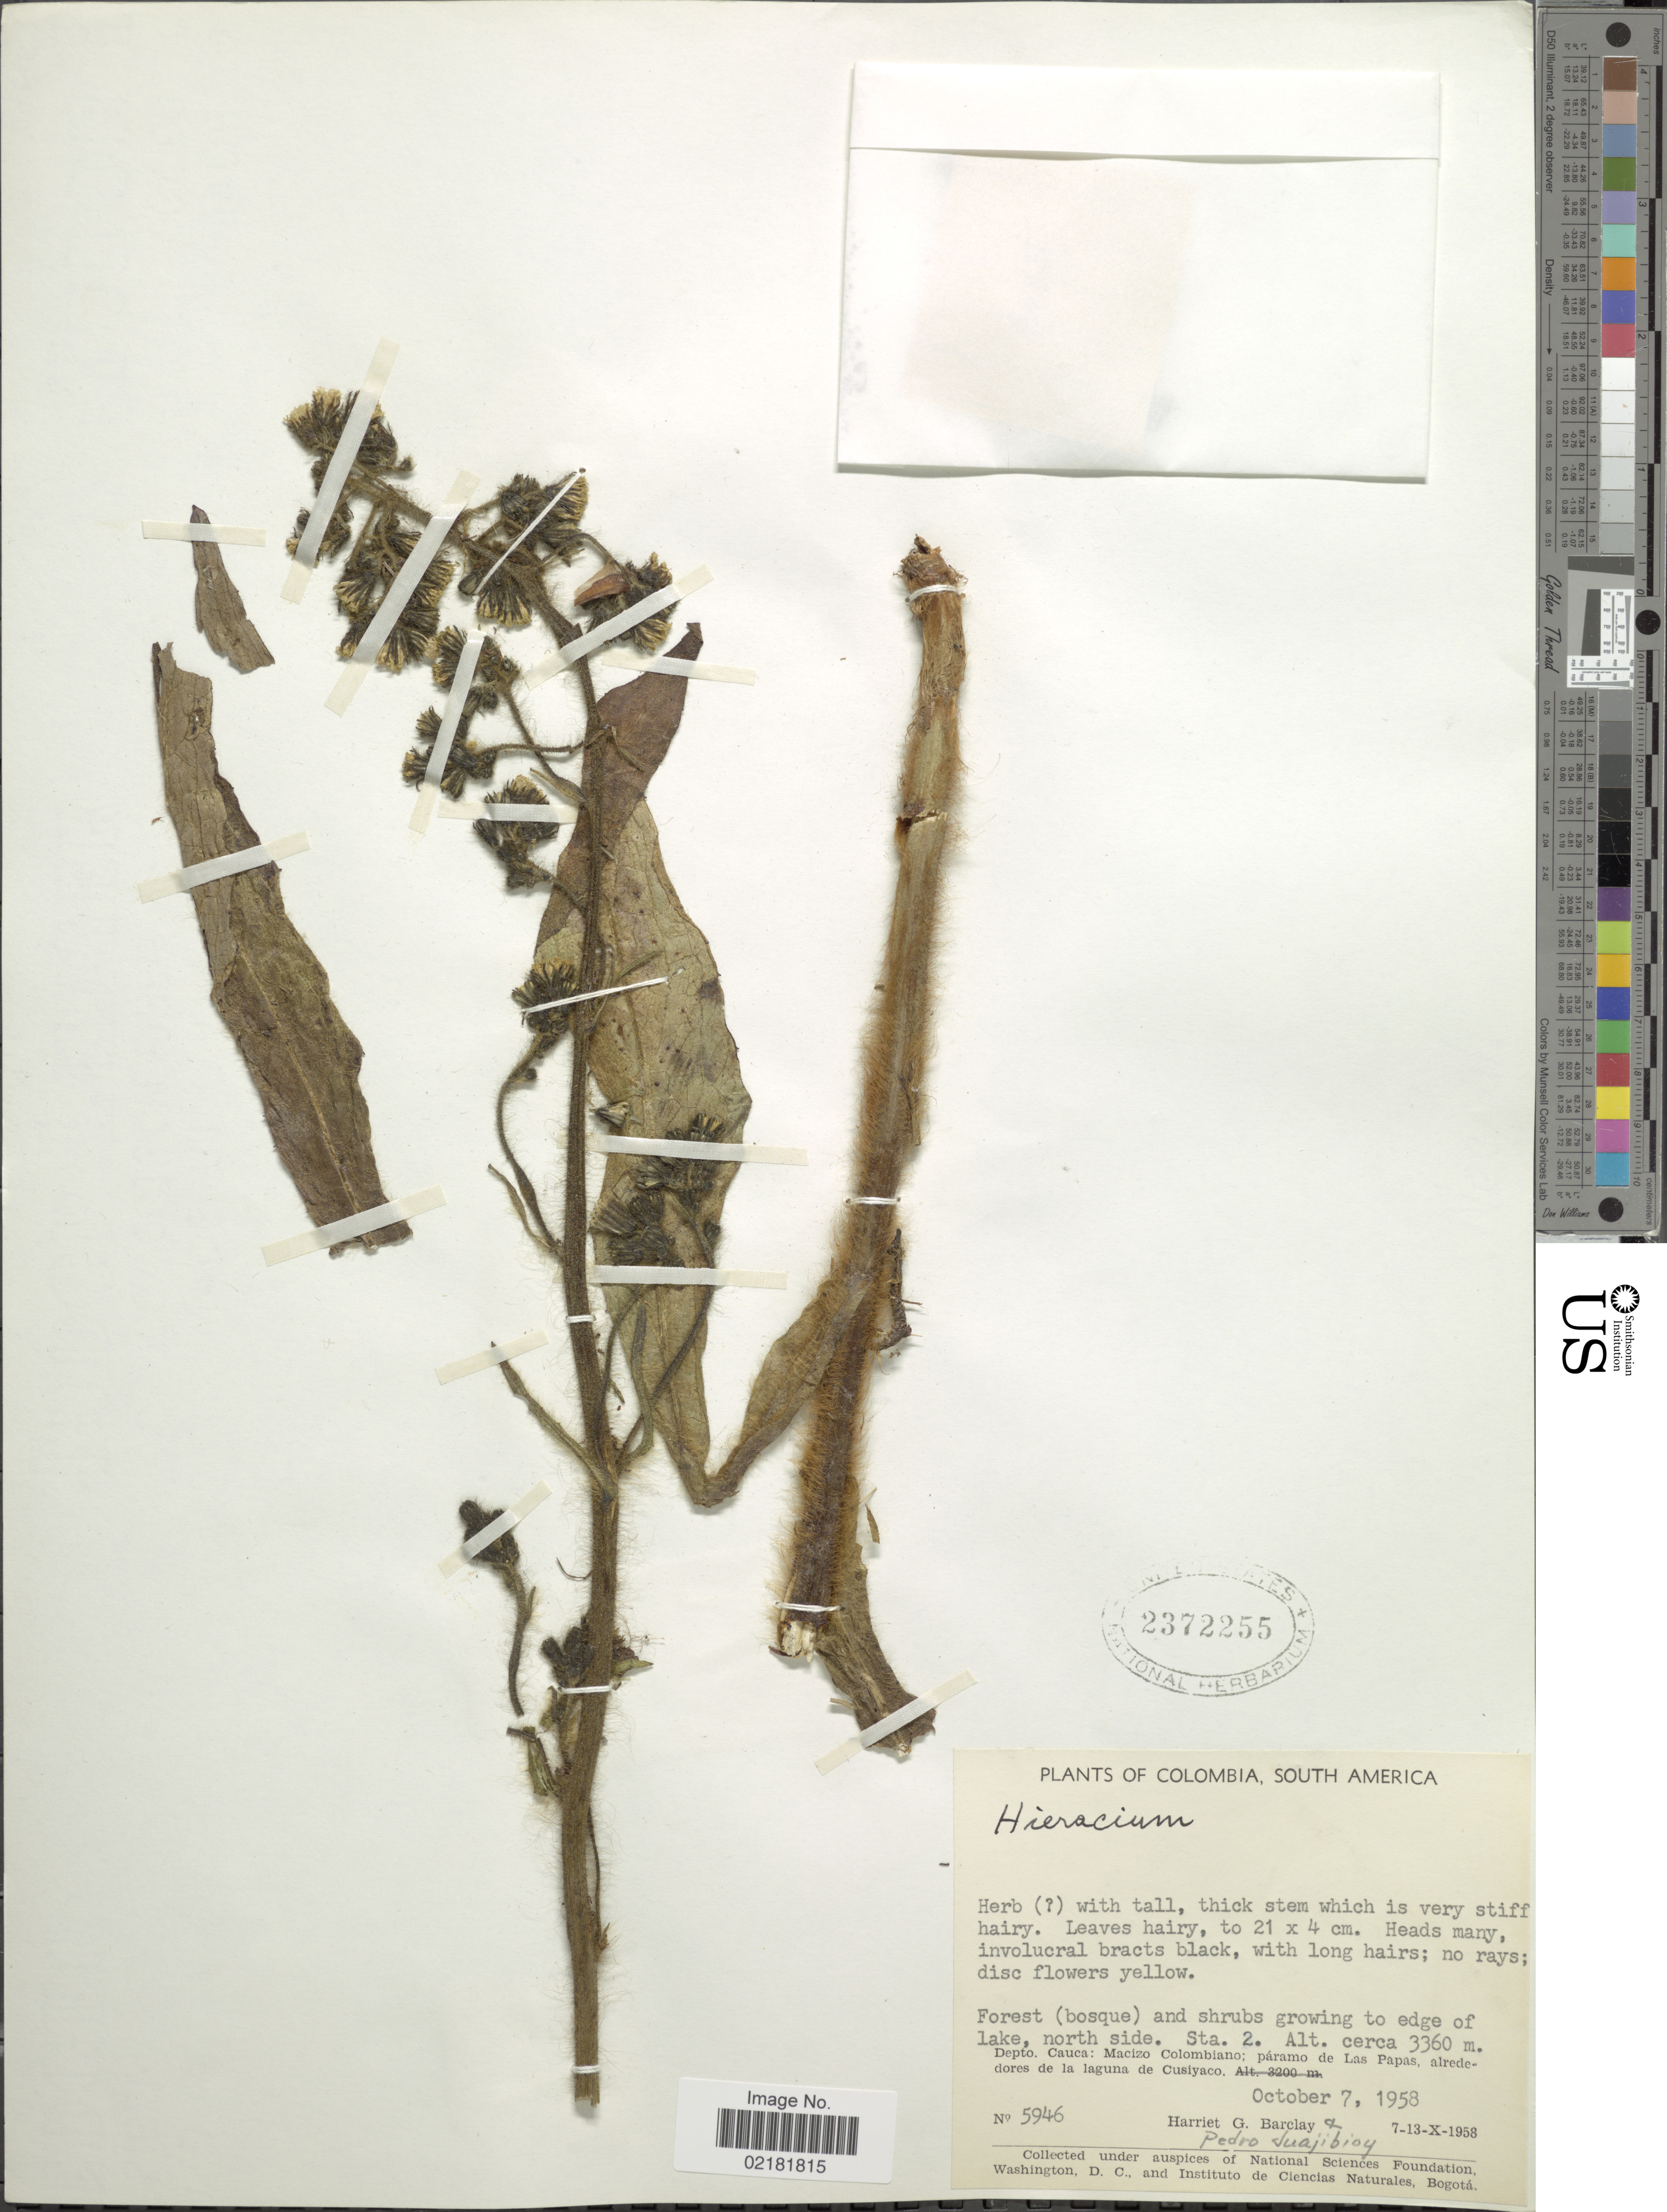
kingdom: Plantae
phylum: Tracheophyta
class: Magnoliopsida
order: Asterales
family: Asteraceae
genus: Hieracium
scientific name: Hieracium repandulare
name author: Druce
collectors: H. G. Barclay & P. Juajibioy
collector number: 5946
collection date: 1958-10-07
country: Colombia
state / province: Cauca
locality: To edge of lake, north side, Sta. 2, Macizo Colombiano; paramo de Las Papas, alrededores de la laguna de Cusiyaco.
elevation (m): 3360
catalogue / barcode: US 2372255